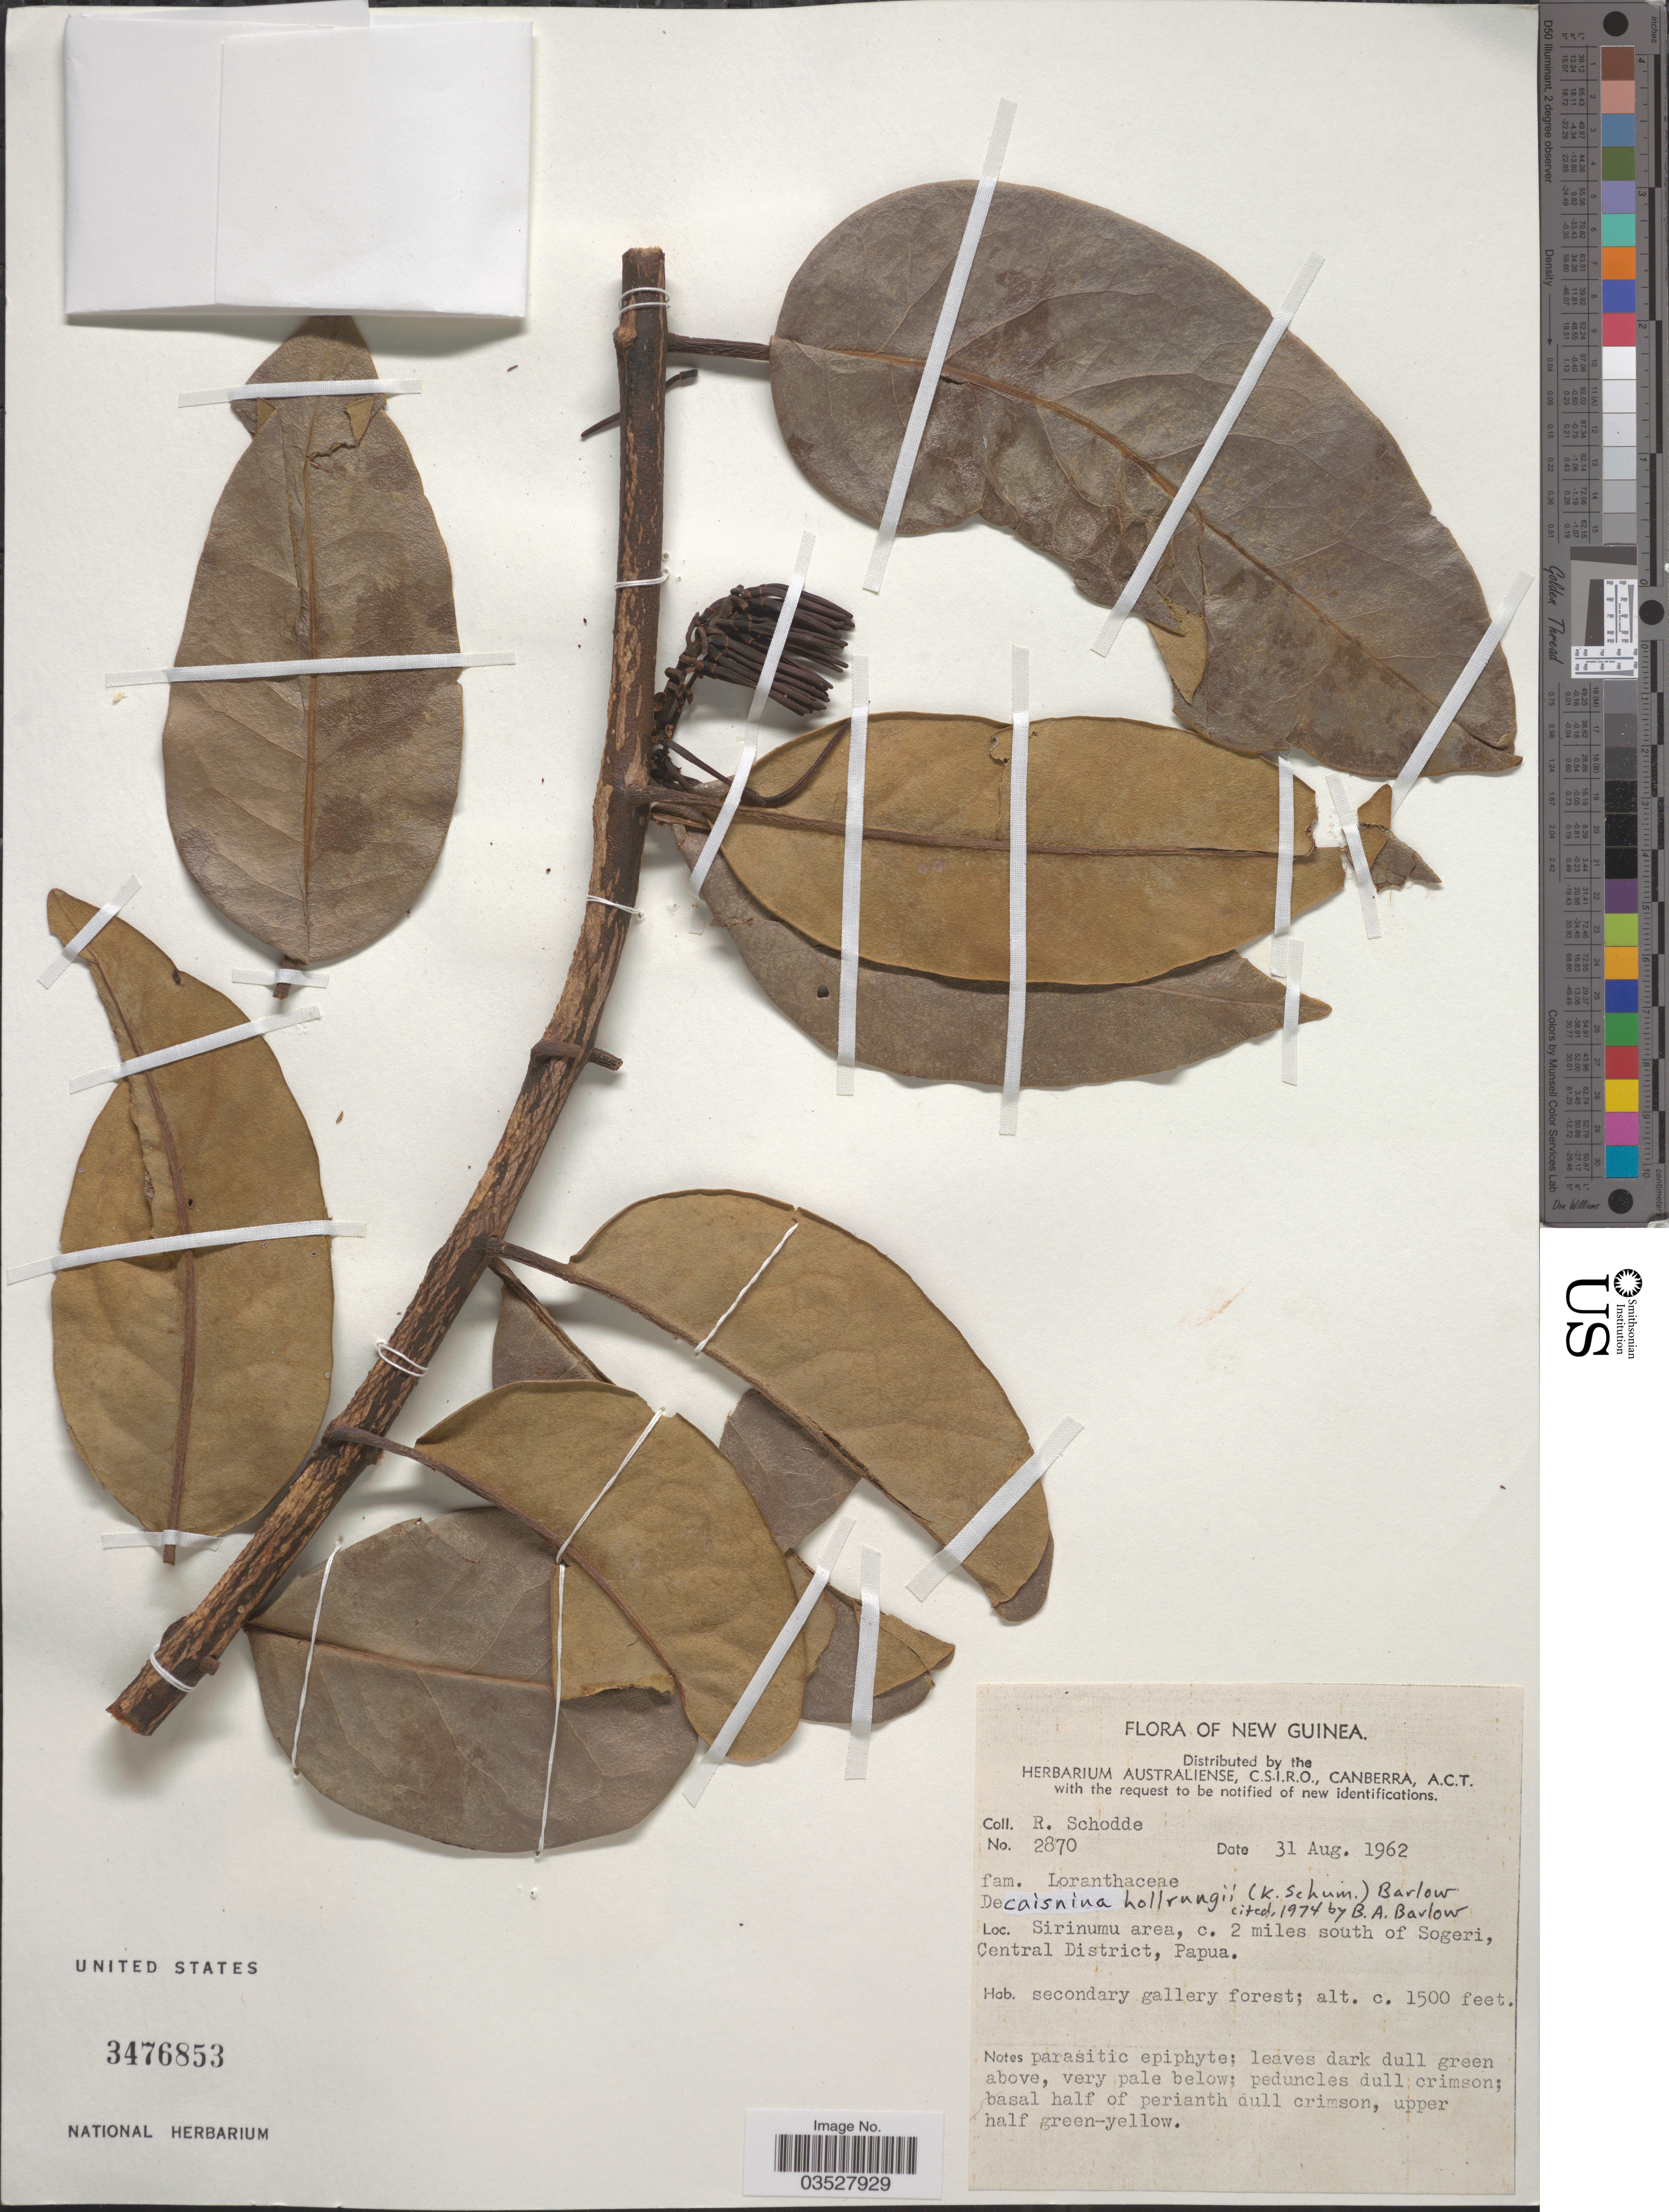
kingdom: Plantae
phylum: Tracheophyta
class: Magnoliopsida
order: Santalales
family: Loranthaceae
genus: Decaisnina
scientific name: Decaisnina hollrungii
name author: (K. Schum.) Barlow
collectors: R. Schodde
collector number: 2870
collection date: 1962-08-31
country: Papua New Guinea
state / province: Central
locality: New Guinea. Sirinumu area, c. 2 miles south of Sogeri, Central District.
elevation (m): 457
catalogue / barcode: US 3476853